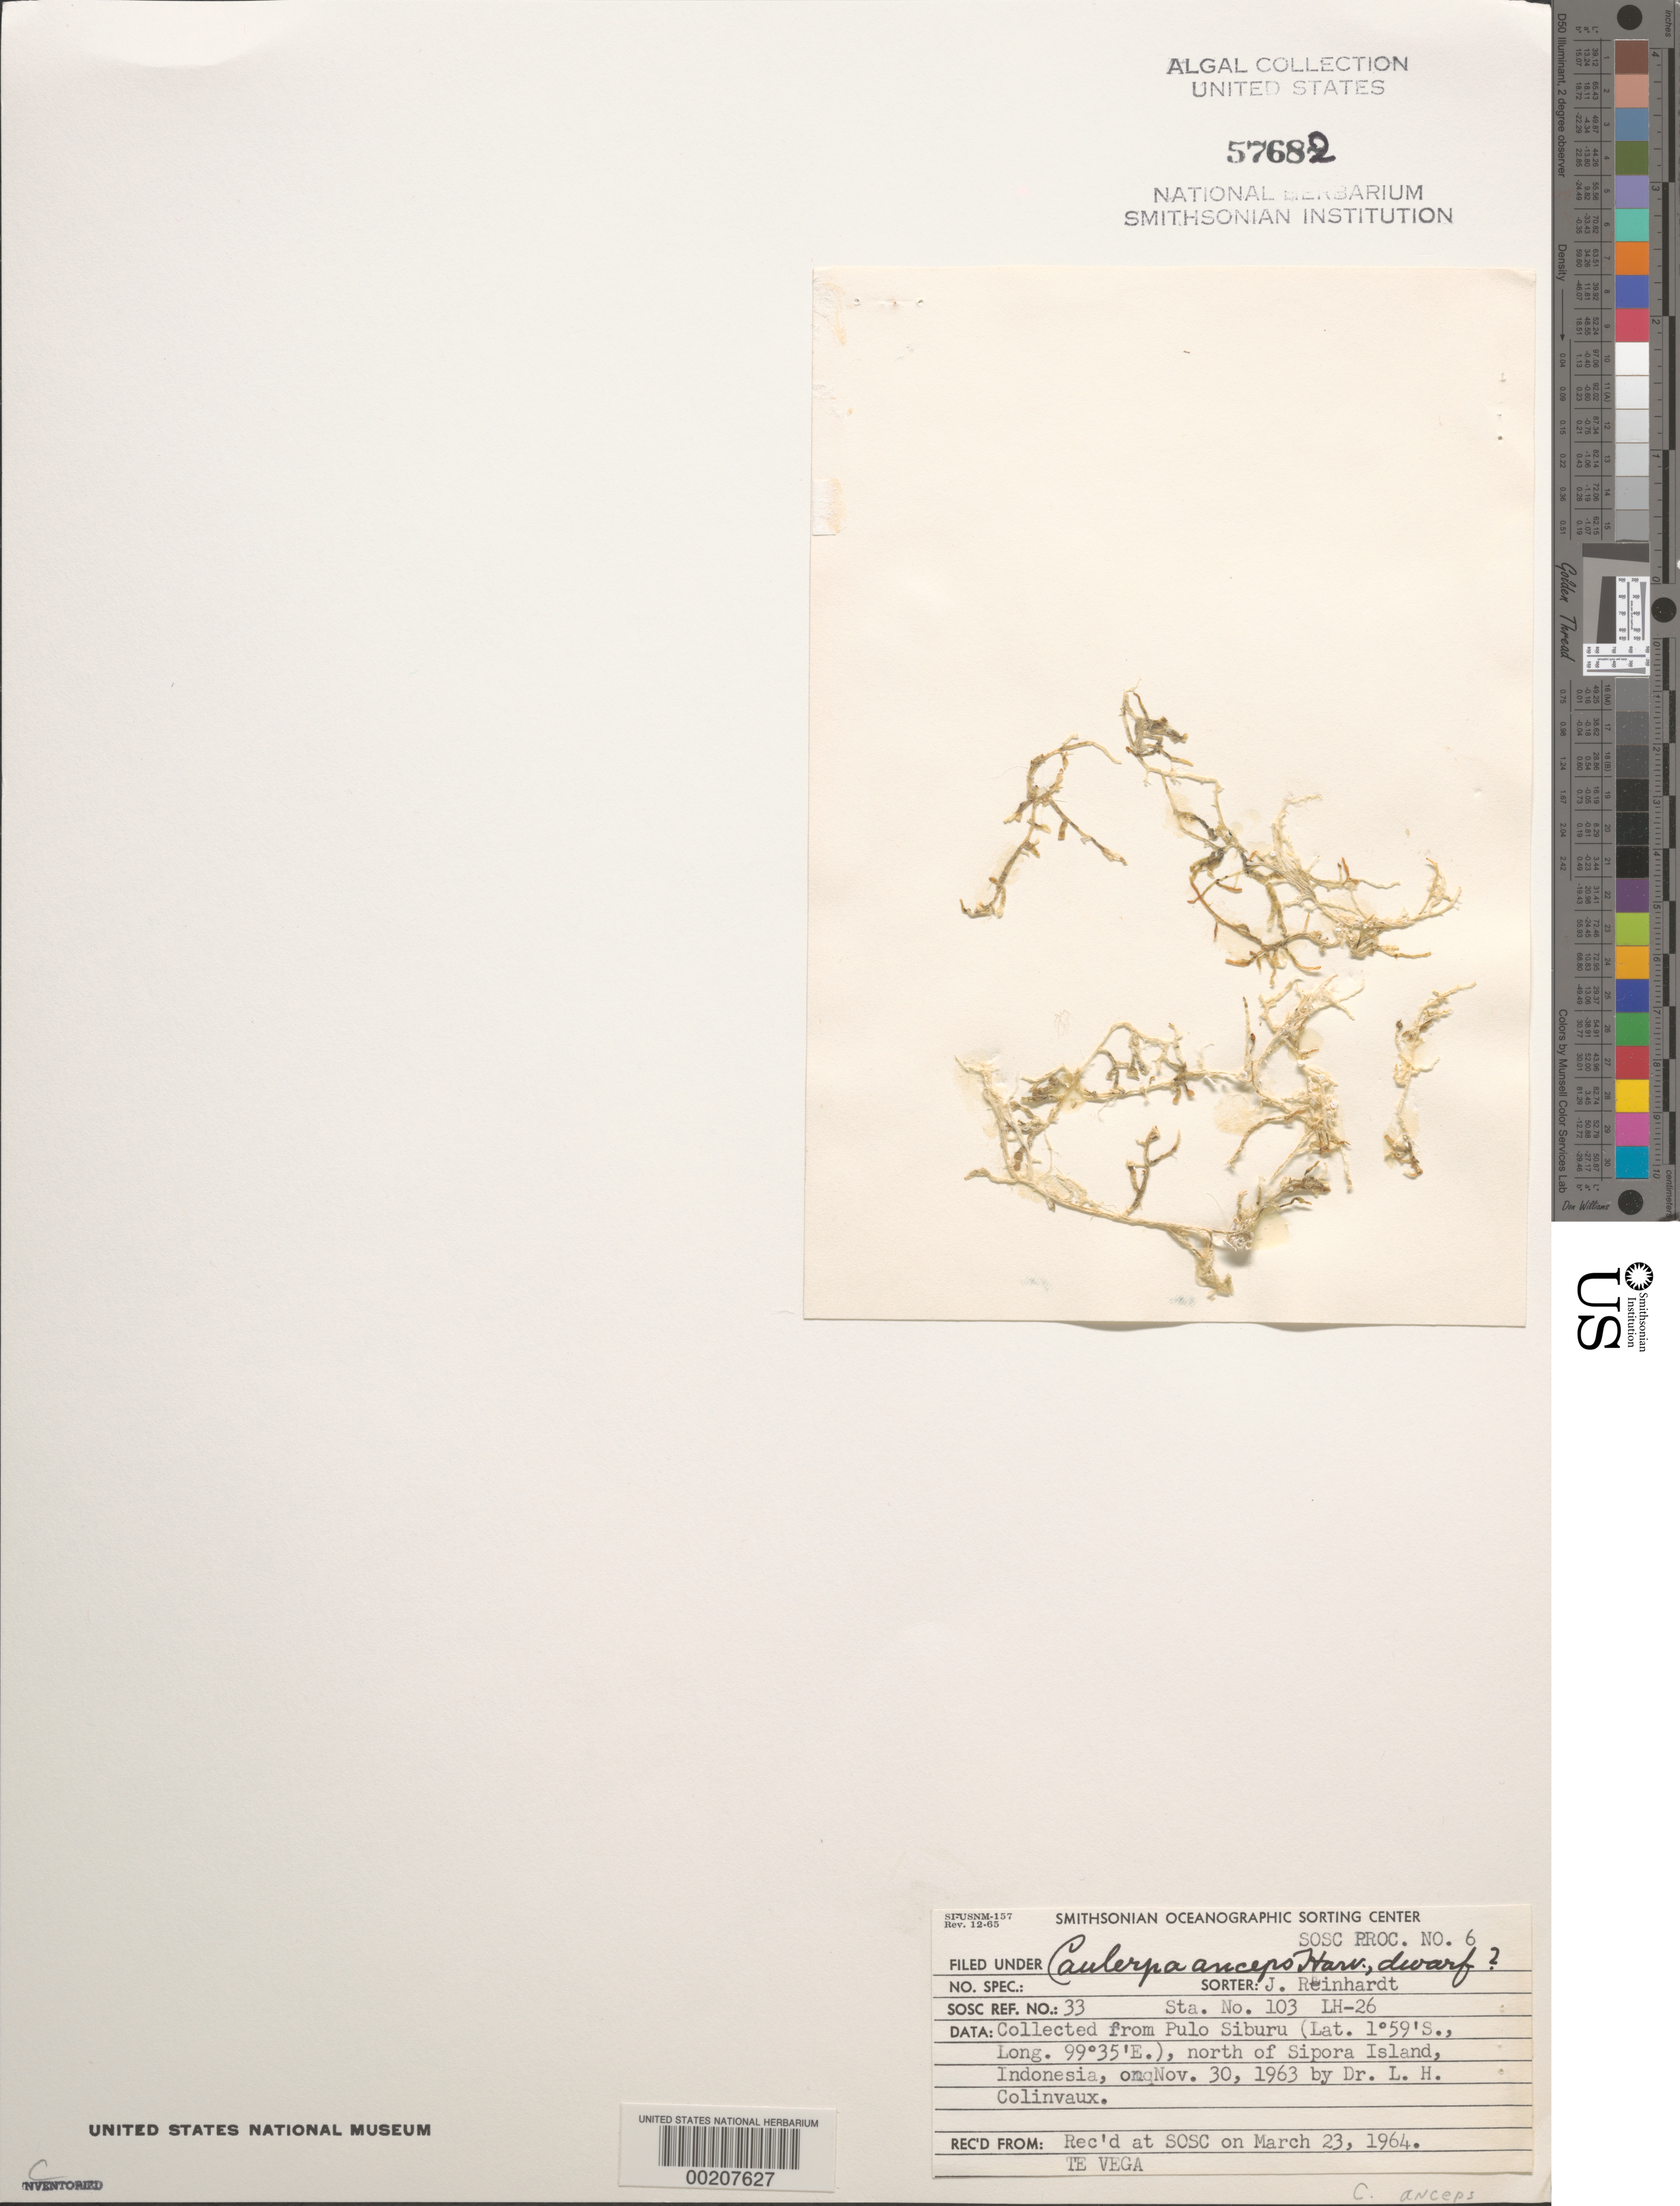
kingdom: Plantae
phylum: Chlorophyta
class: Ulvophyceae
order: Bryopsidales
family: Caulerpaceae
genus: Caulerpa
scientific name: Caulerpa anceps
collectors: L. Hillis-Colinvaux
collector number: LH-26 & Station 103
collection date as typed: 30 Nov 1963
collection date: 1963-11-30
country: Indonesia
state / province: Sumatra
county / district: Sumatera Barat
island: Pulo Siburu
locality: North of Sipora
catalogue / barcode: US 57682